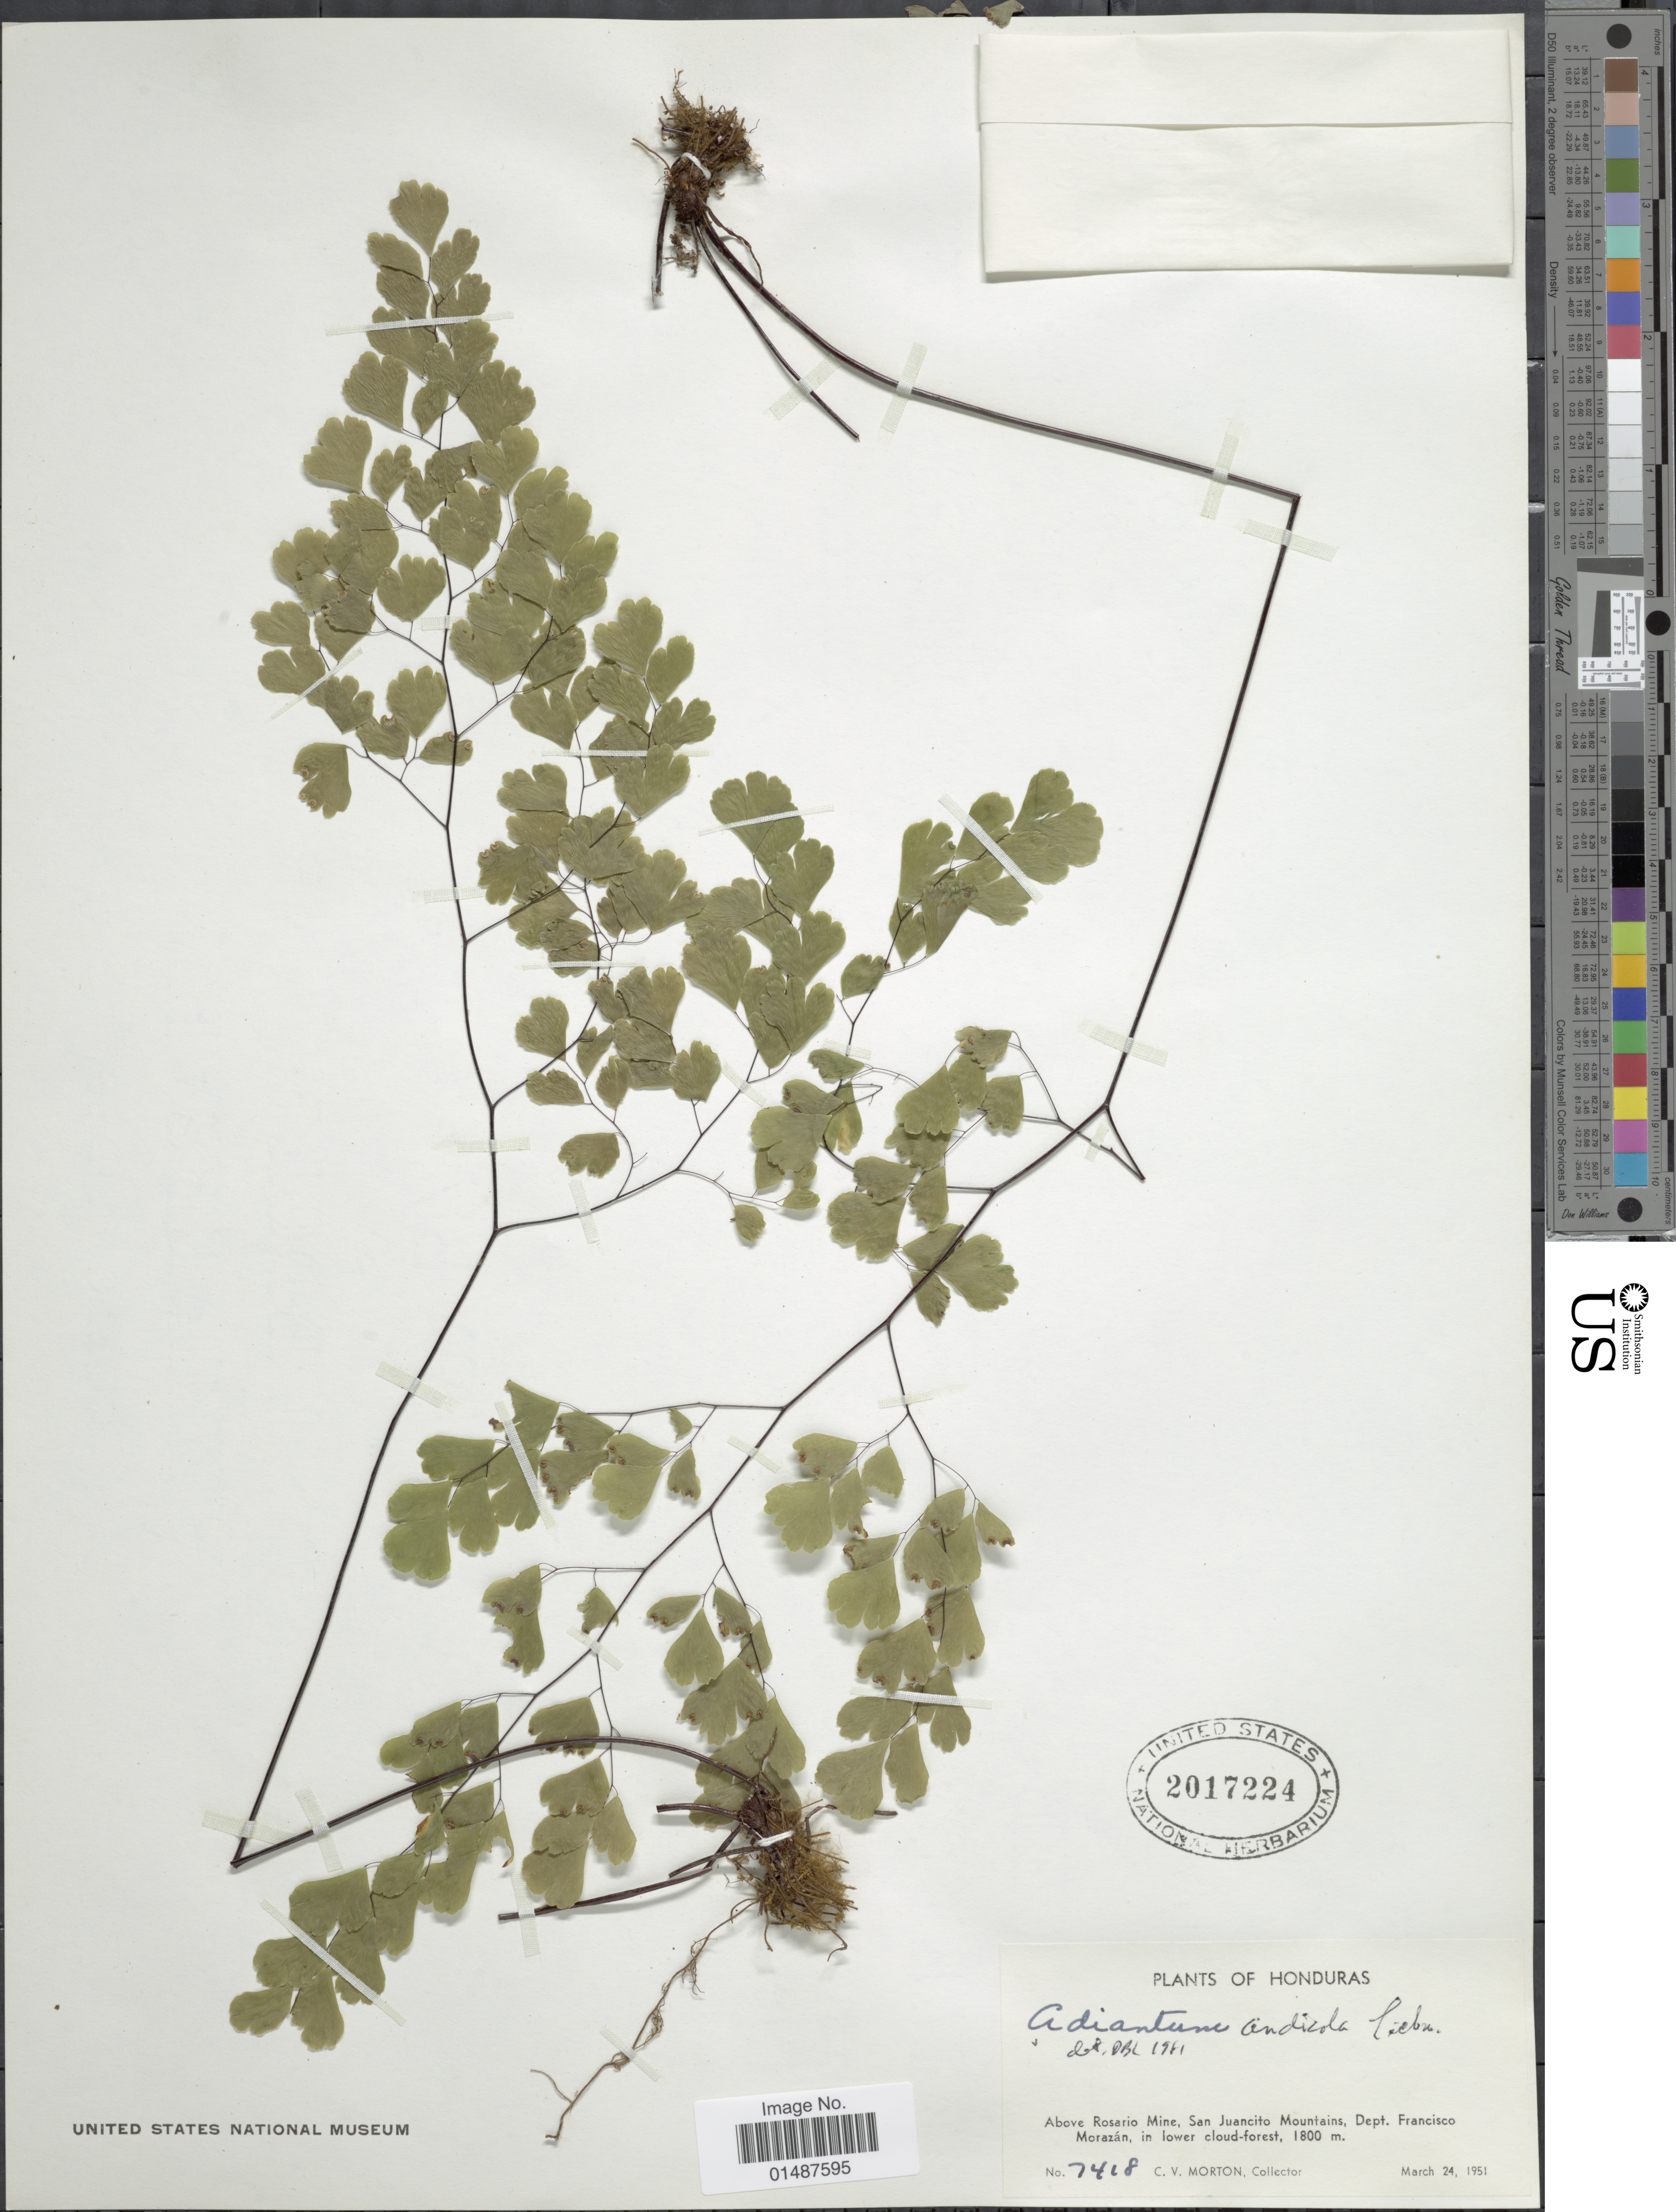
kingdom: Plantae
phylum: Tracheophyta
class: Polypodiopsida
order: Polypodiales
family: Pteridaceae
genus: Adiantum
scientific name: Adiantum andicola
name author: Liebm.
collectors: C. V. Morton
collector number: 7418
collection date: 1951-03-24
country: Honduras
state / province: Fco. Morazán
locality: Above Rosario mine, San Juancito Mountains, in lower cloud-forest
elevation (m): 1800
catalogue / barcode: US 2017224